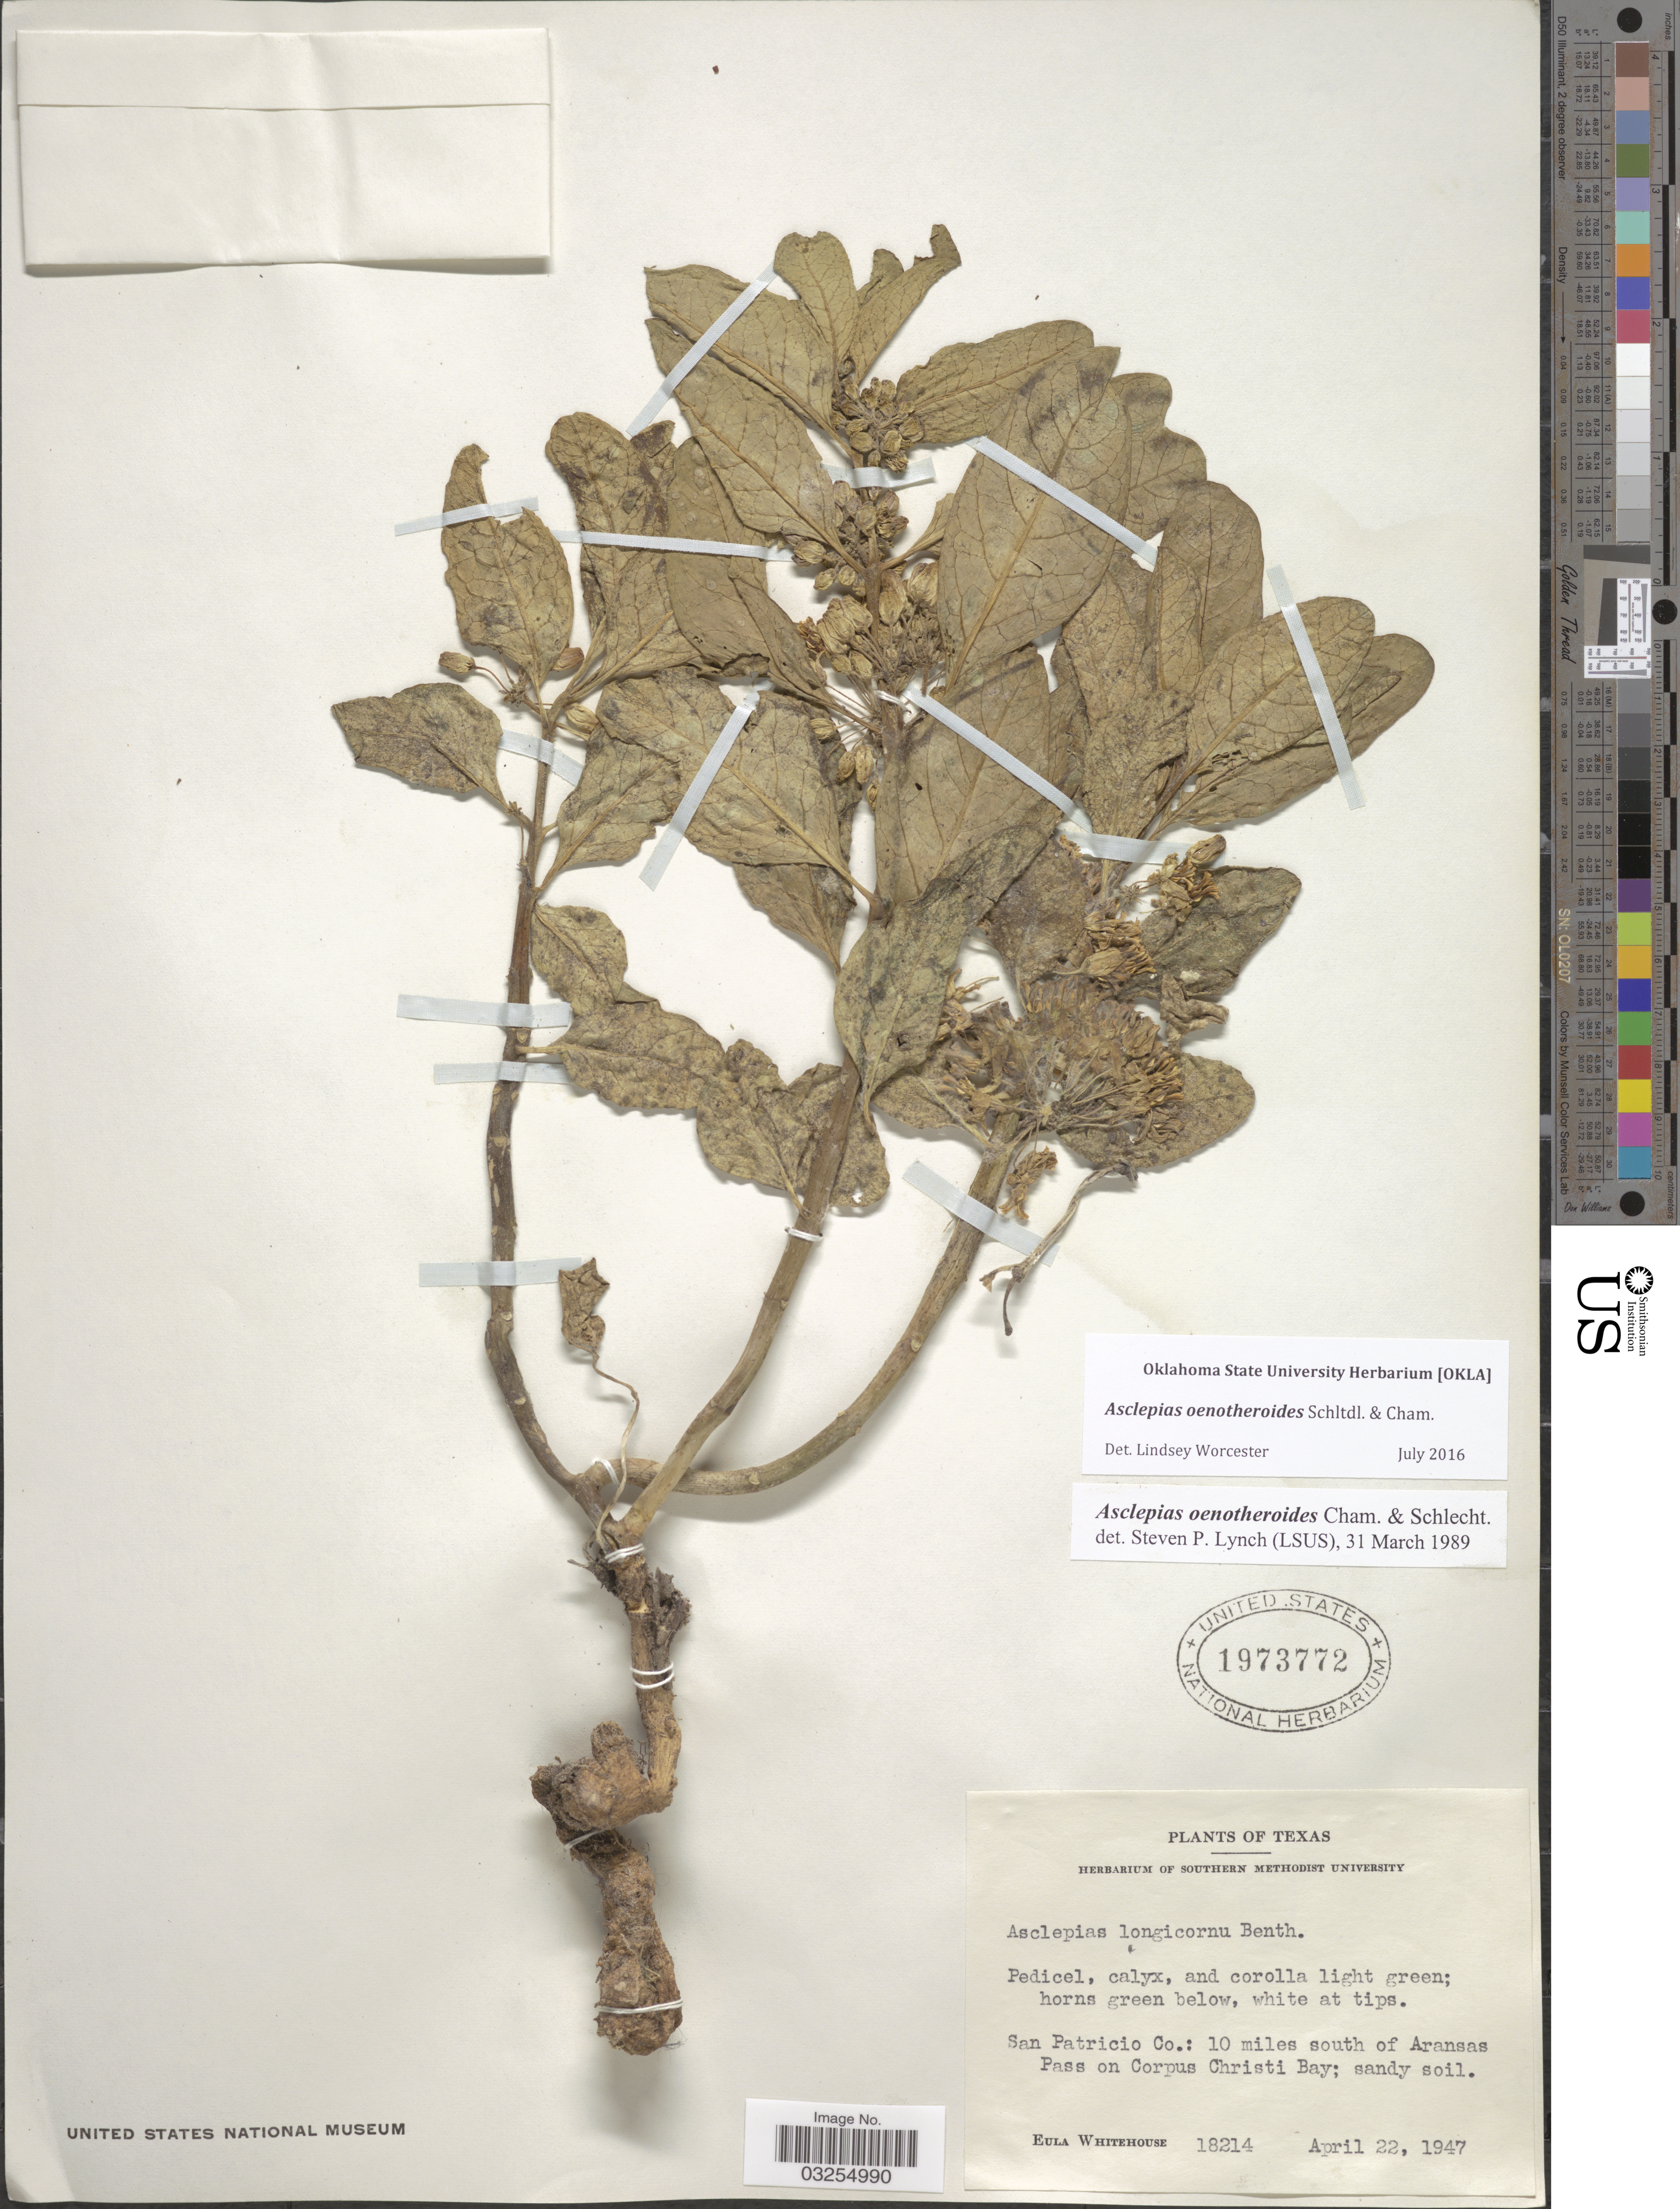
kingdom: Plantae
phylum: Tracheophyta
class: Magnoliopsida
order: Gentianales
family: Apocynaceae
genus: Asclepias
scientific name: Asclepias oenotheroides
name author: Schltdl. & Cham.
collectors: E. Whitehouse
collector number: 18214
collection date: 1947-04-22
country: United States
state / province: Texas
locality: San Patricia Co.: 10 miles south of Aransas Pass on Corpus Christi Bay; sandy soil.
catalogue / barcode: US 1973772